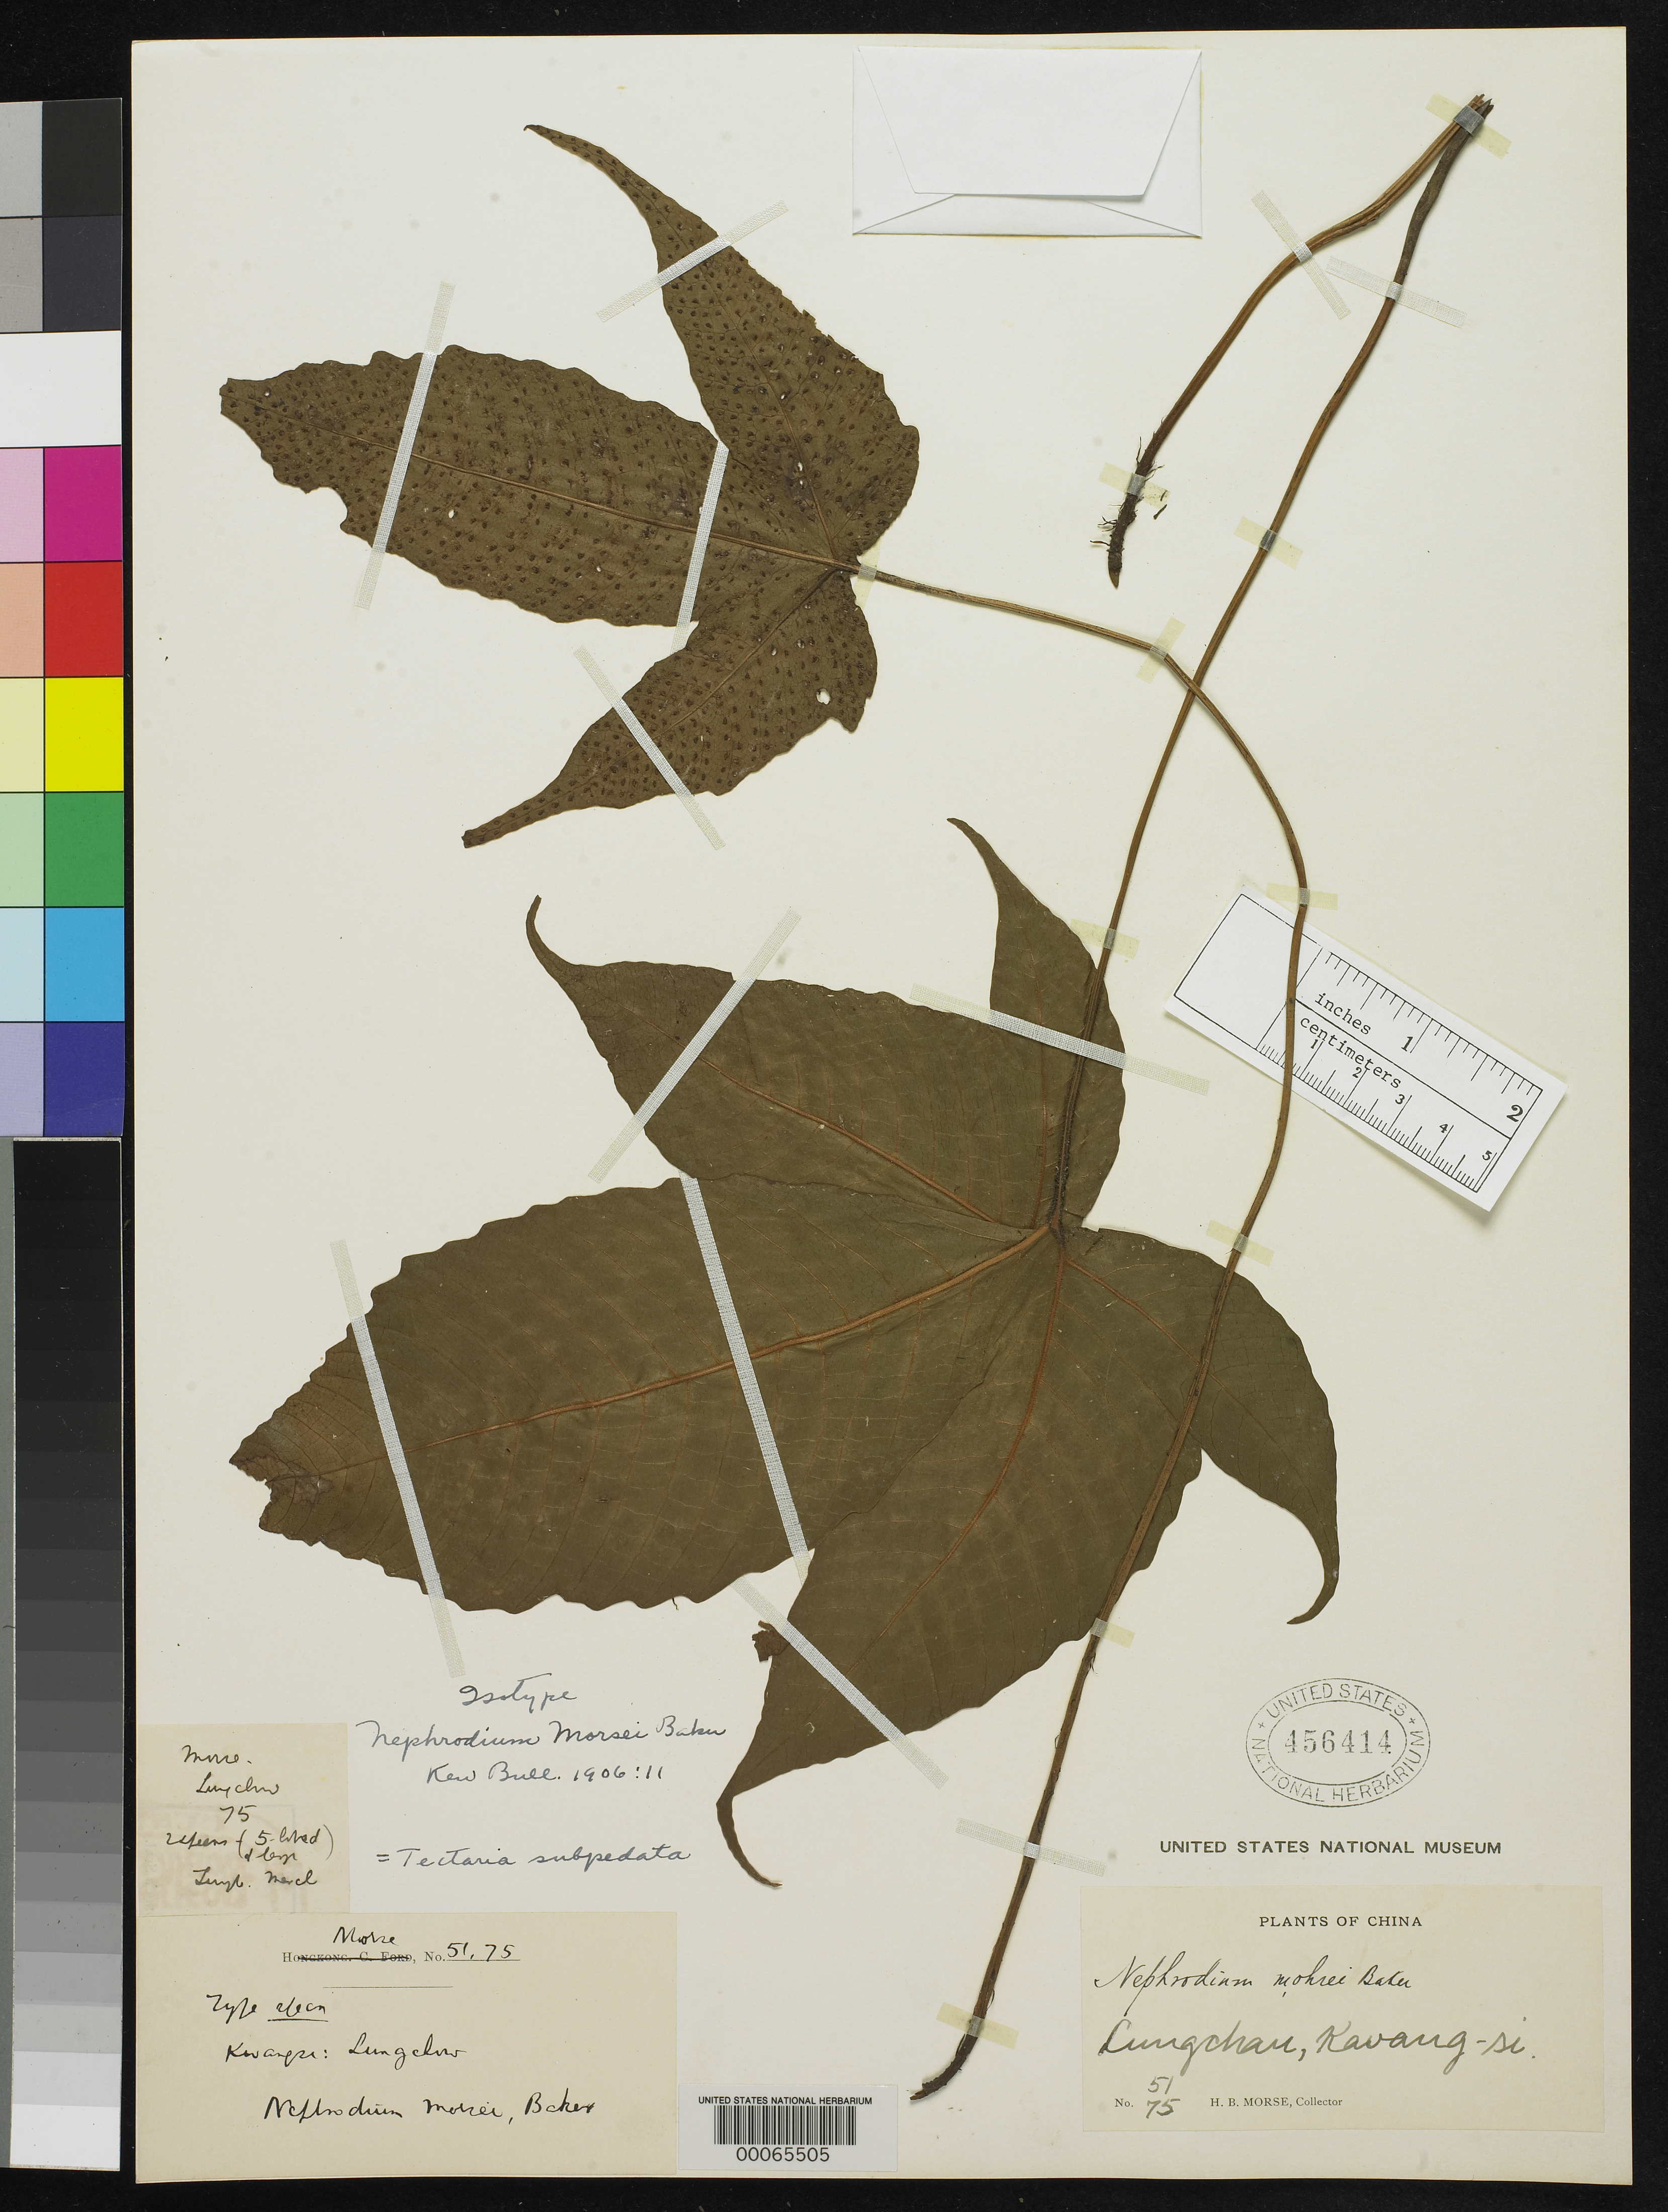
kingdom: Plantae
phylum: Tracheophyta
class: Polypodiopsida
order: Polypodiales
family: Dryopteridaceae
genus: Nephrodium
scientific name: Nephrodium morsei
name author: Baker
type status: Type Collection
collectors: H. Morse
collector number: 51, 75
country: China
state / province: Guangxi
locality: Lingchow.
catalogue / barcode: US 456414